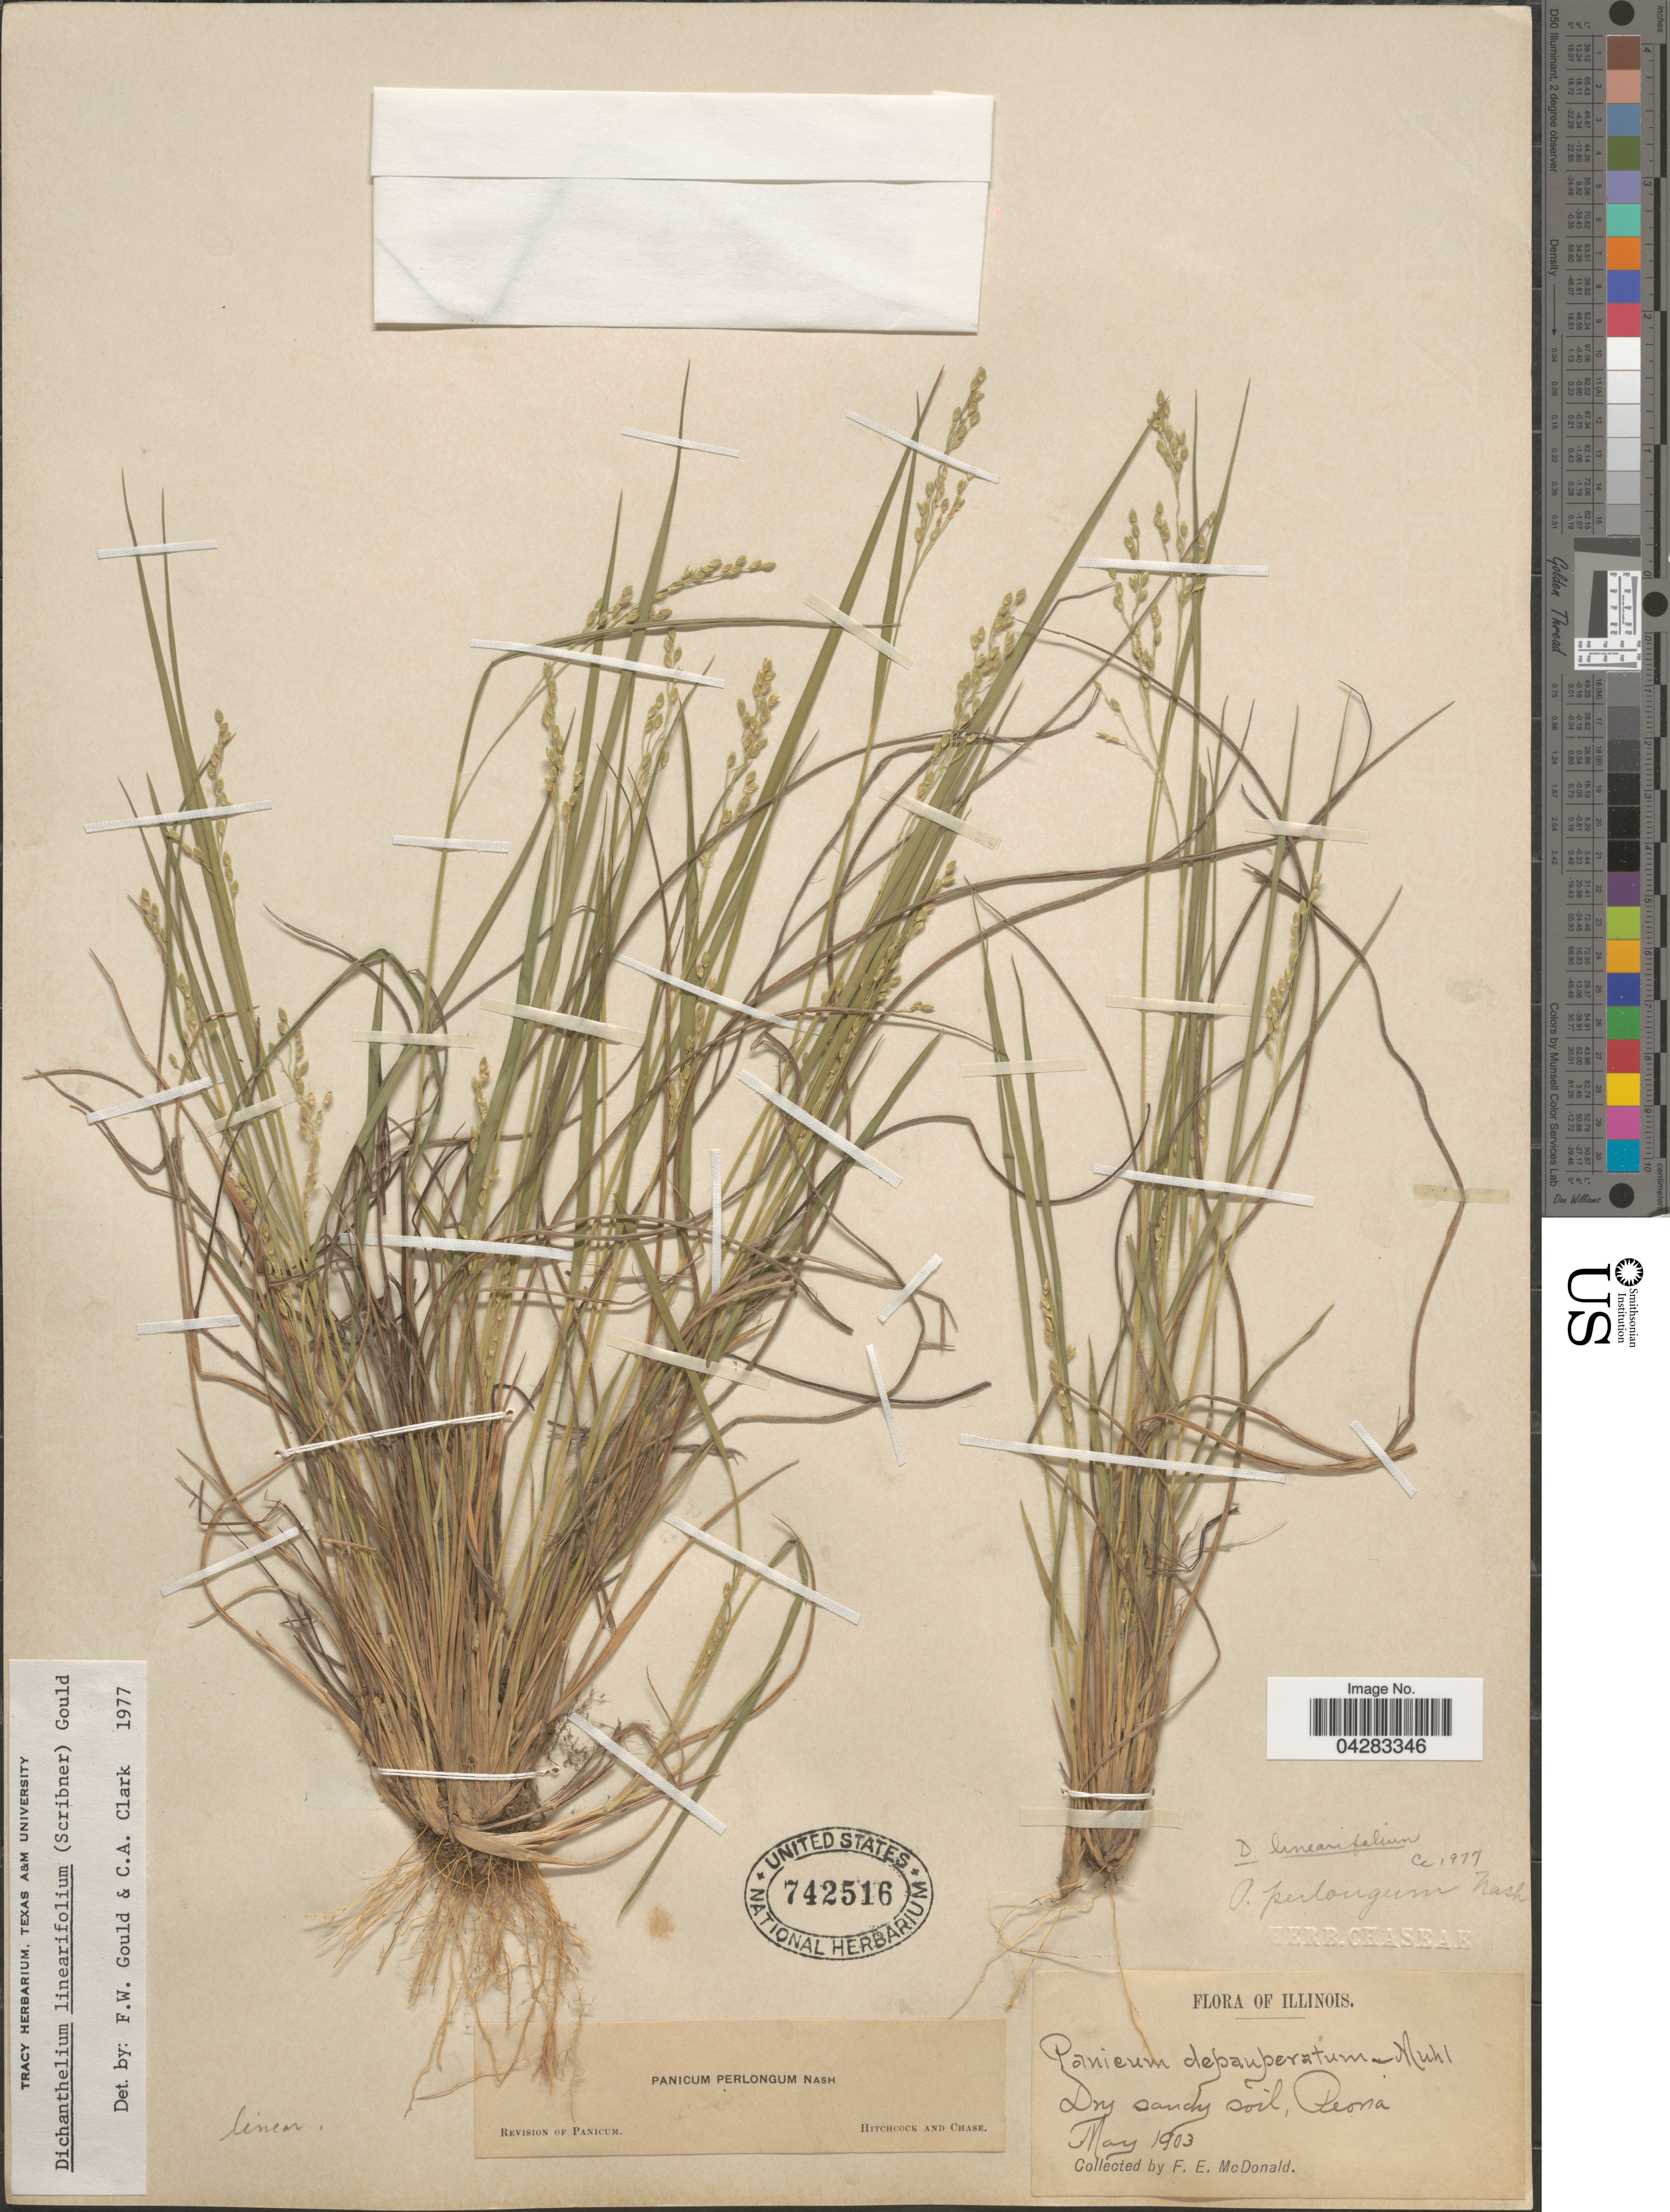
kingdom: Plantae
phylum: Tracheophyta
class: Liliopsida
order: Poales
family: Poaceae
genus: Dichanthelium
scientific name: Dichanthelium linearifolium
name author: (Scribn.) Gould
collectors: F. E. McDonald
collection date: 1903-05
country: United States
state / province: Illinois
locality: Dry sandy soil, Peoria.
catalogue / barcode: US 742516